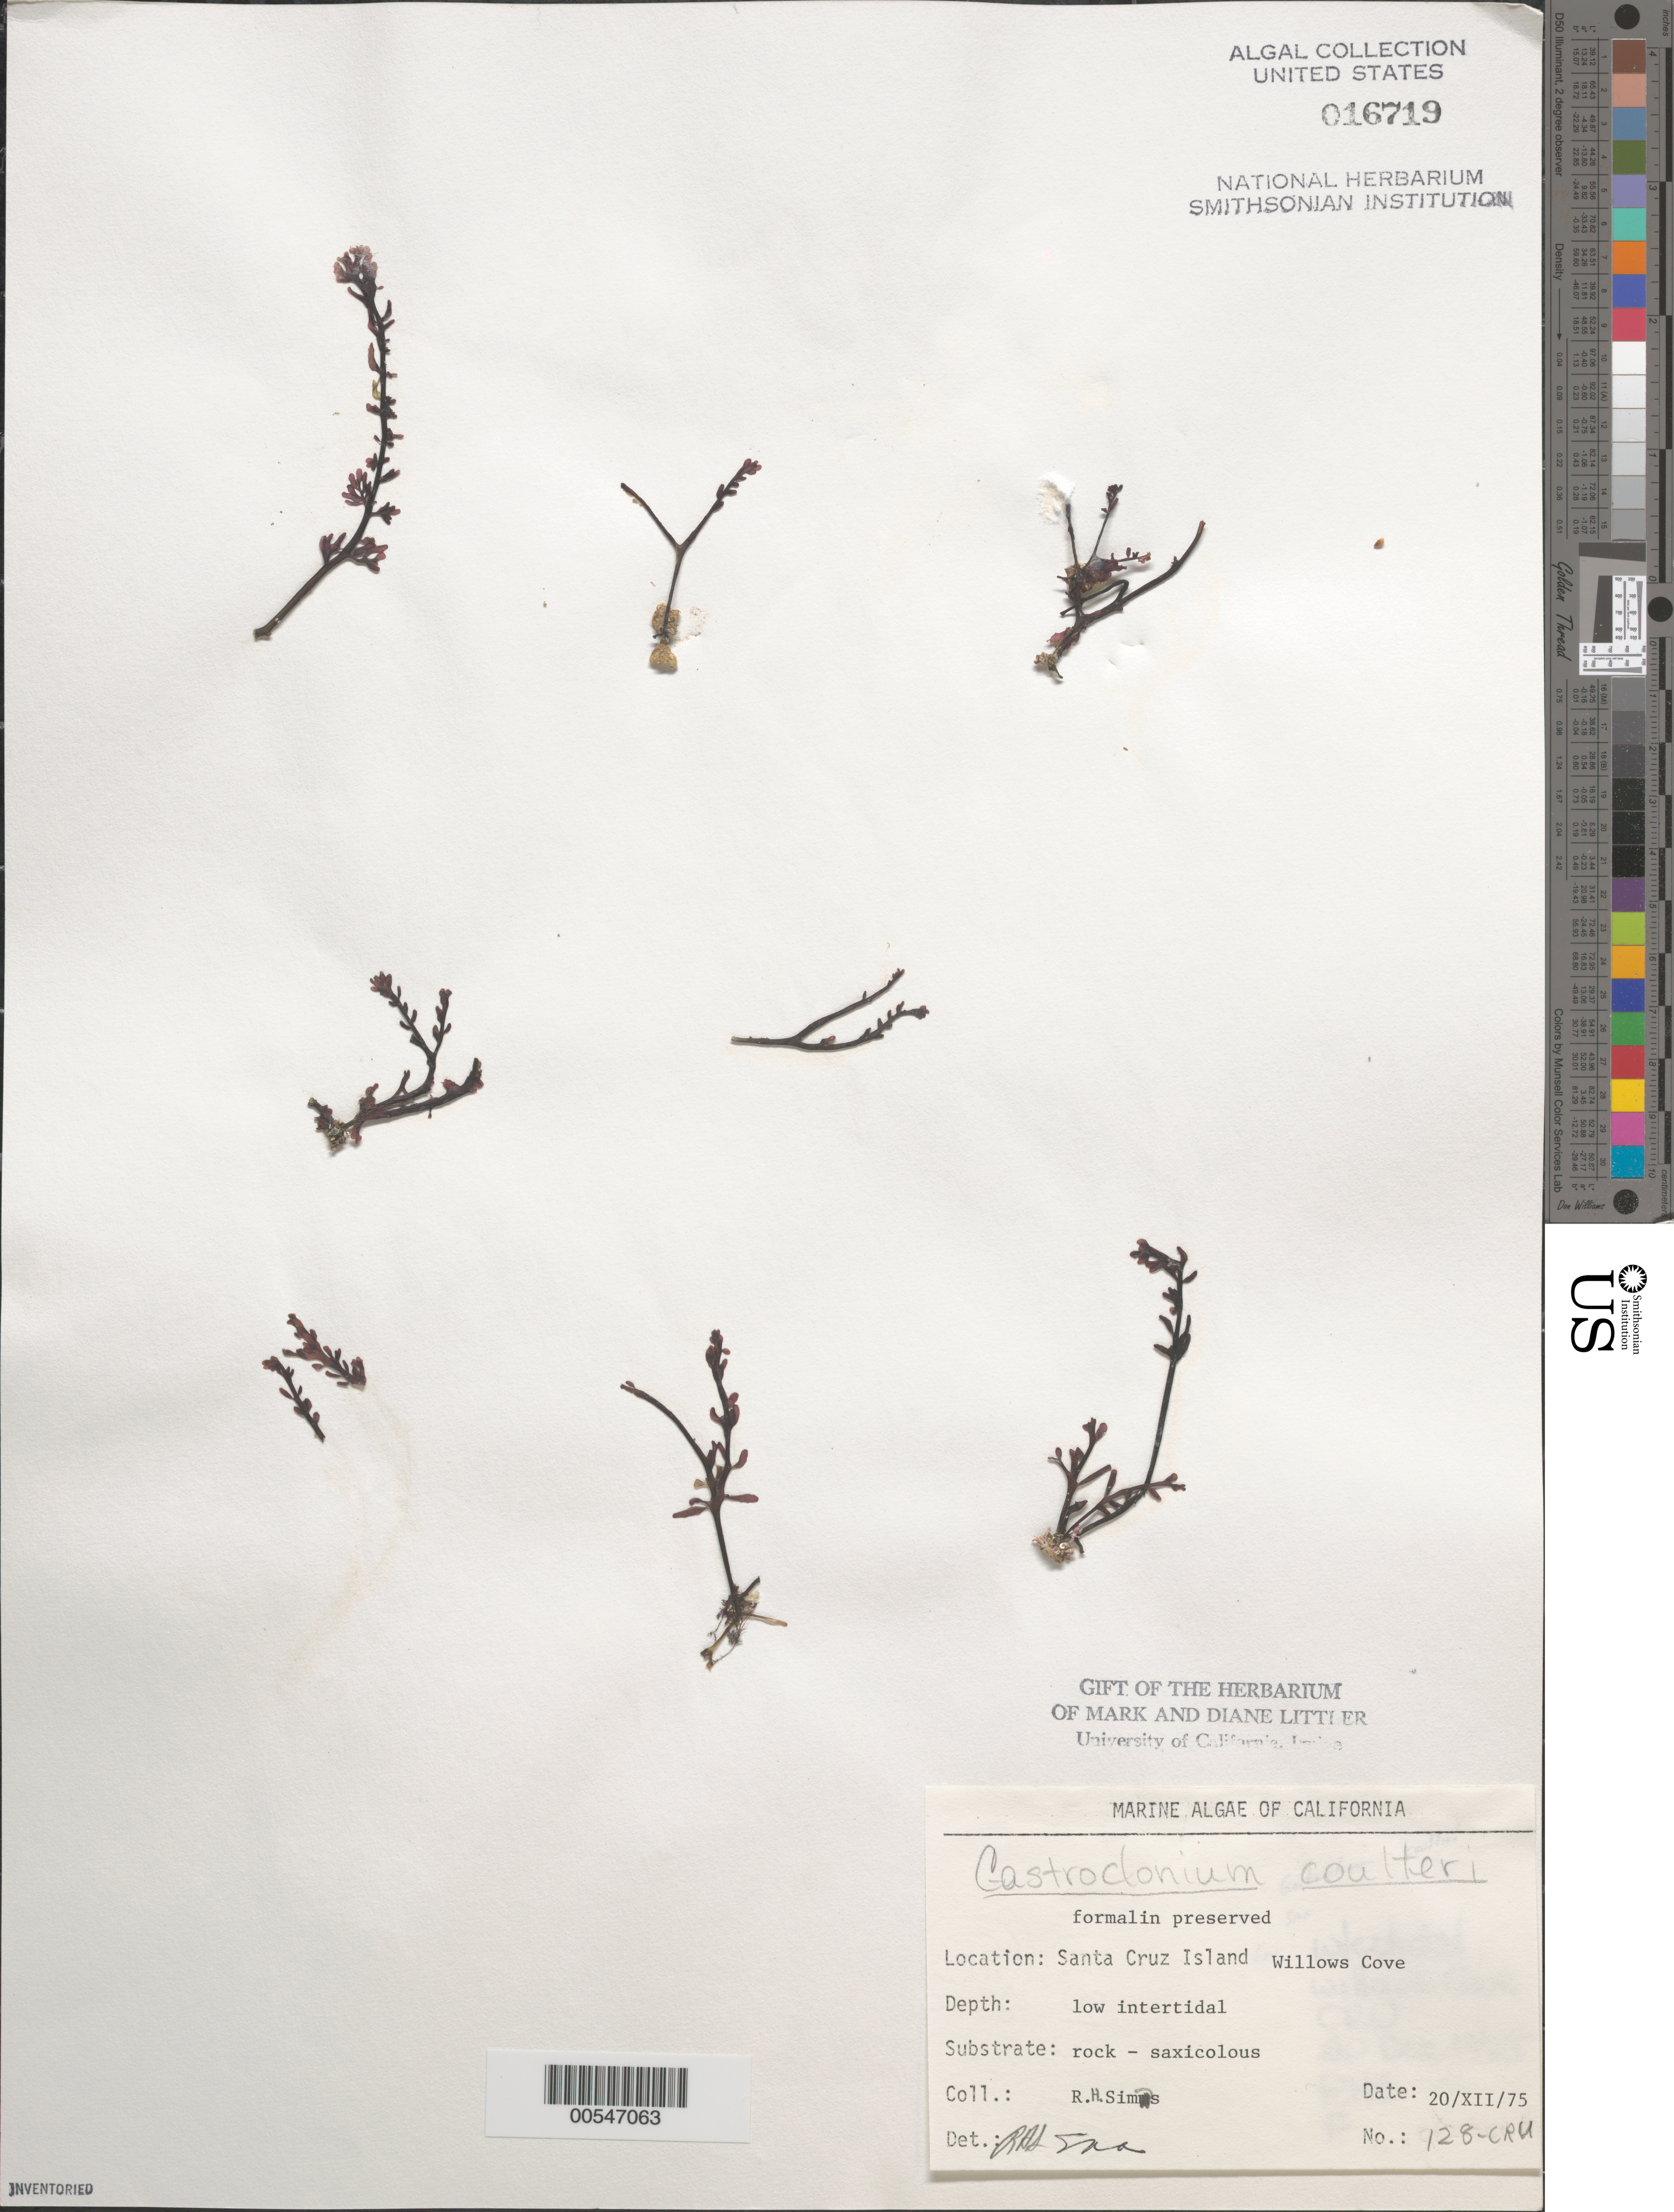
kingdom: Plantae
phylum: Rhodophyta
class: Florideophyceae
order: Rhodymeniales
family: Champiaceae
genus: Neogastroclonium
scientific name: Neogastroclonium subarticulatum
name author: (Turner) L. Le Gall et al.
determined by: Algae name updating Project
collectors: R. H. Sims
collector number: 128-cru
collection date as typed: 20 Dec 1975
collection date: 1975-12-20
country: United States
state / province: California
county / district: Santa Barbara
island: Santa Cruz Island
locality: Willows Cove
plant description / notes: BLM-SOCALBIGHT Rocky Intertidal Survey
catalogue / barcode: US 16719